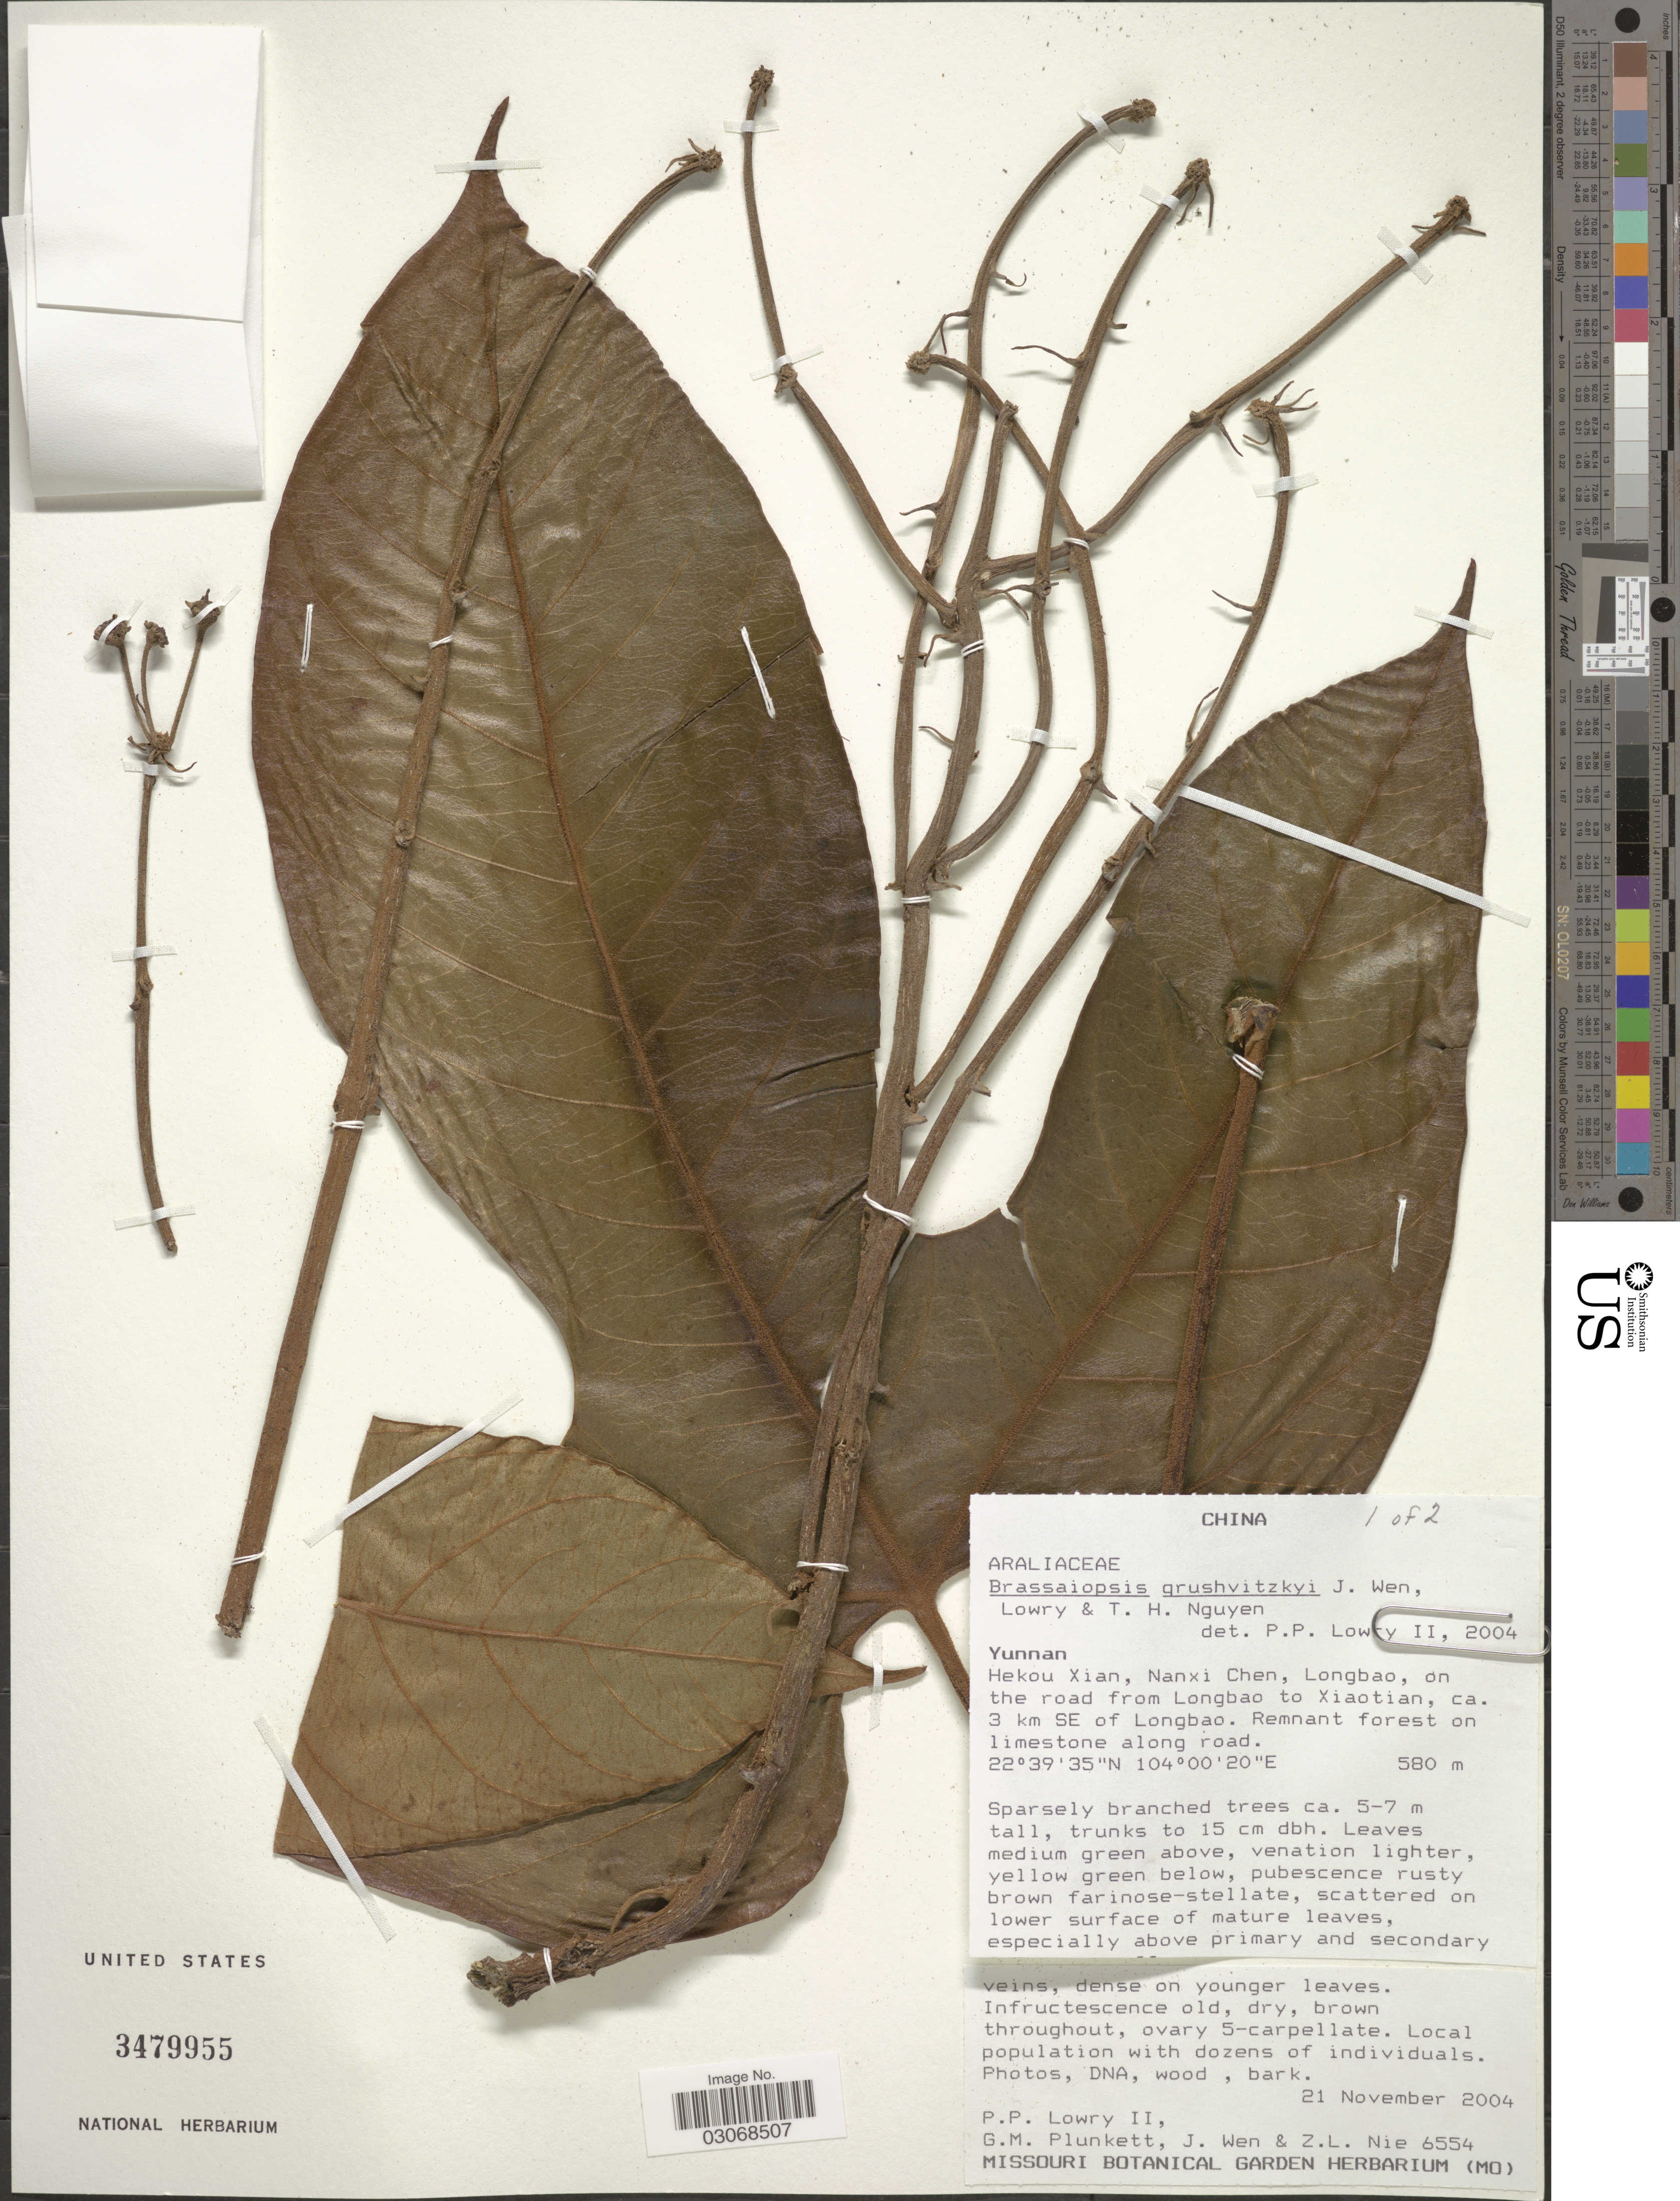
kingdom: Plantae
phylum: Tracheophyta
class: Magnoliopsida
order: Apiales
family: Araliaceae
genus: Brassaiopsis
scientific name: Brassaiopsis grushvitzkyi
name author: J. Wen et al.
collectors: P. P. Lowry, G. M. Plunkett, J. Wen & Z. Nie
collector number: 6554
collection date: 2004-11-21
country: China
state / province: Yunnan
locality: Yunnan, Hekou Xian, Nanxi Chen, Longbao, on the road from Longbao to Xiaotian, ca. 3 km SE of Longbao.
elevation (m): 580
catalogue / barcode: US 3479955